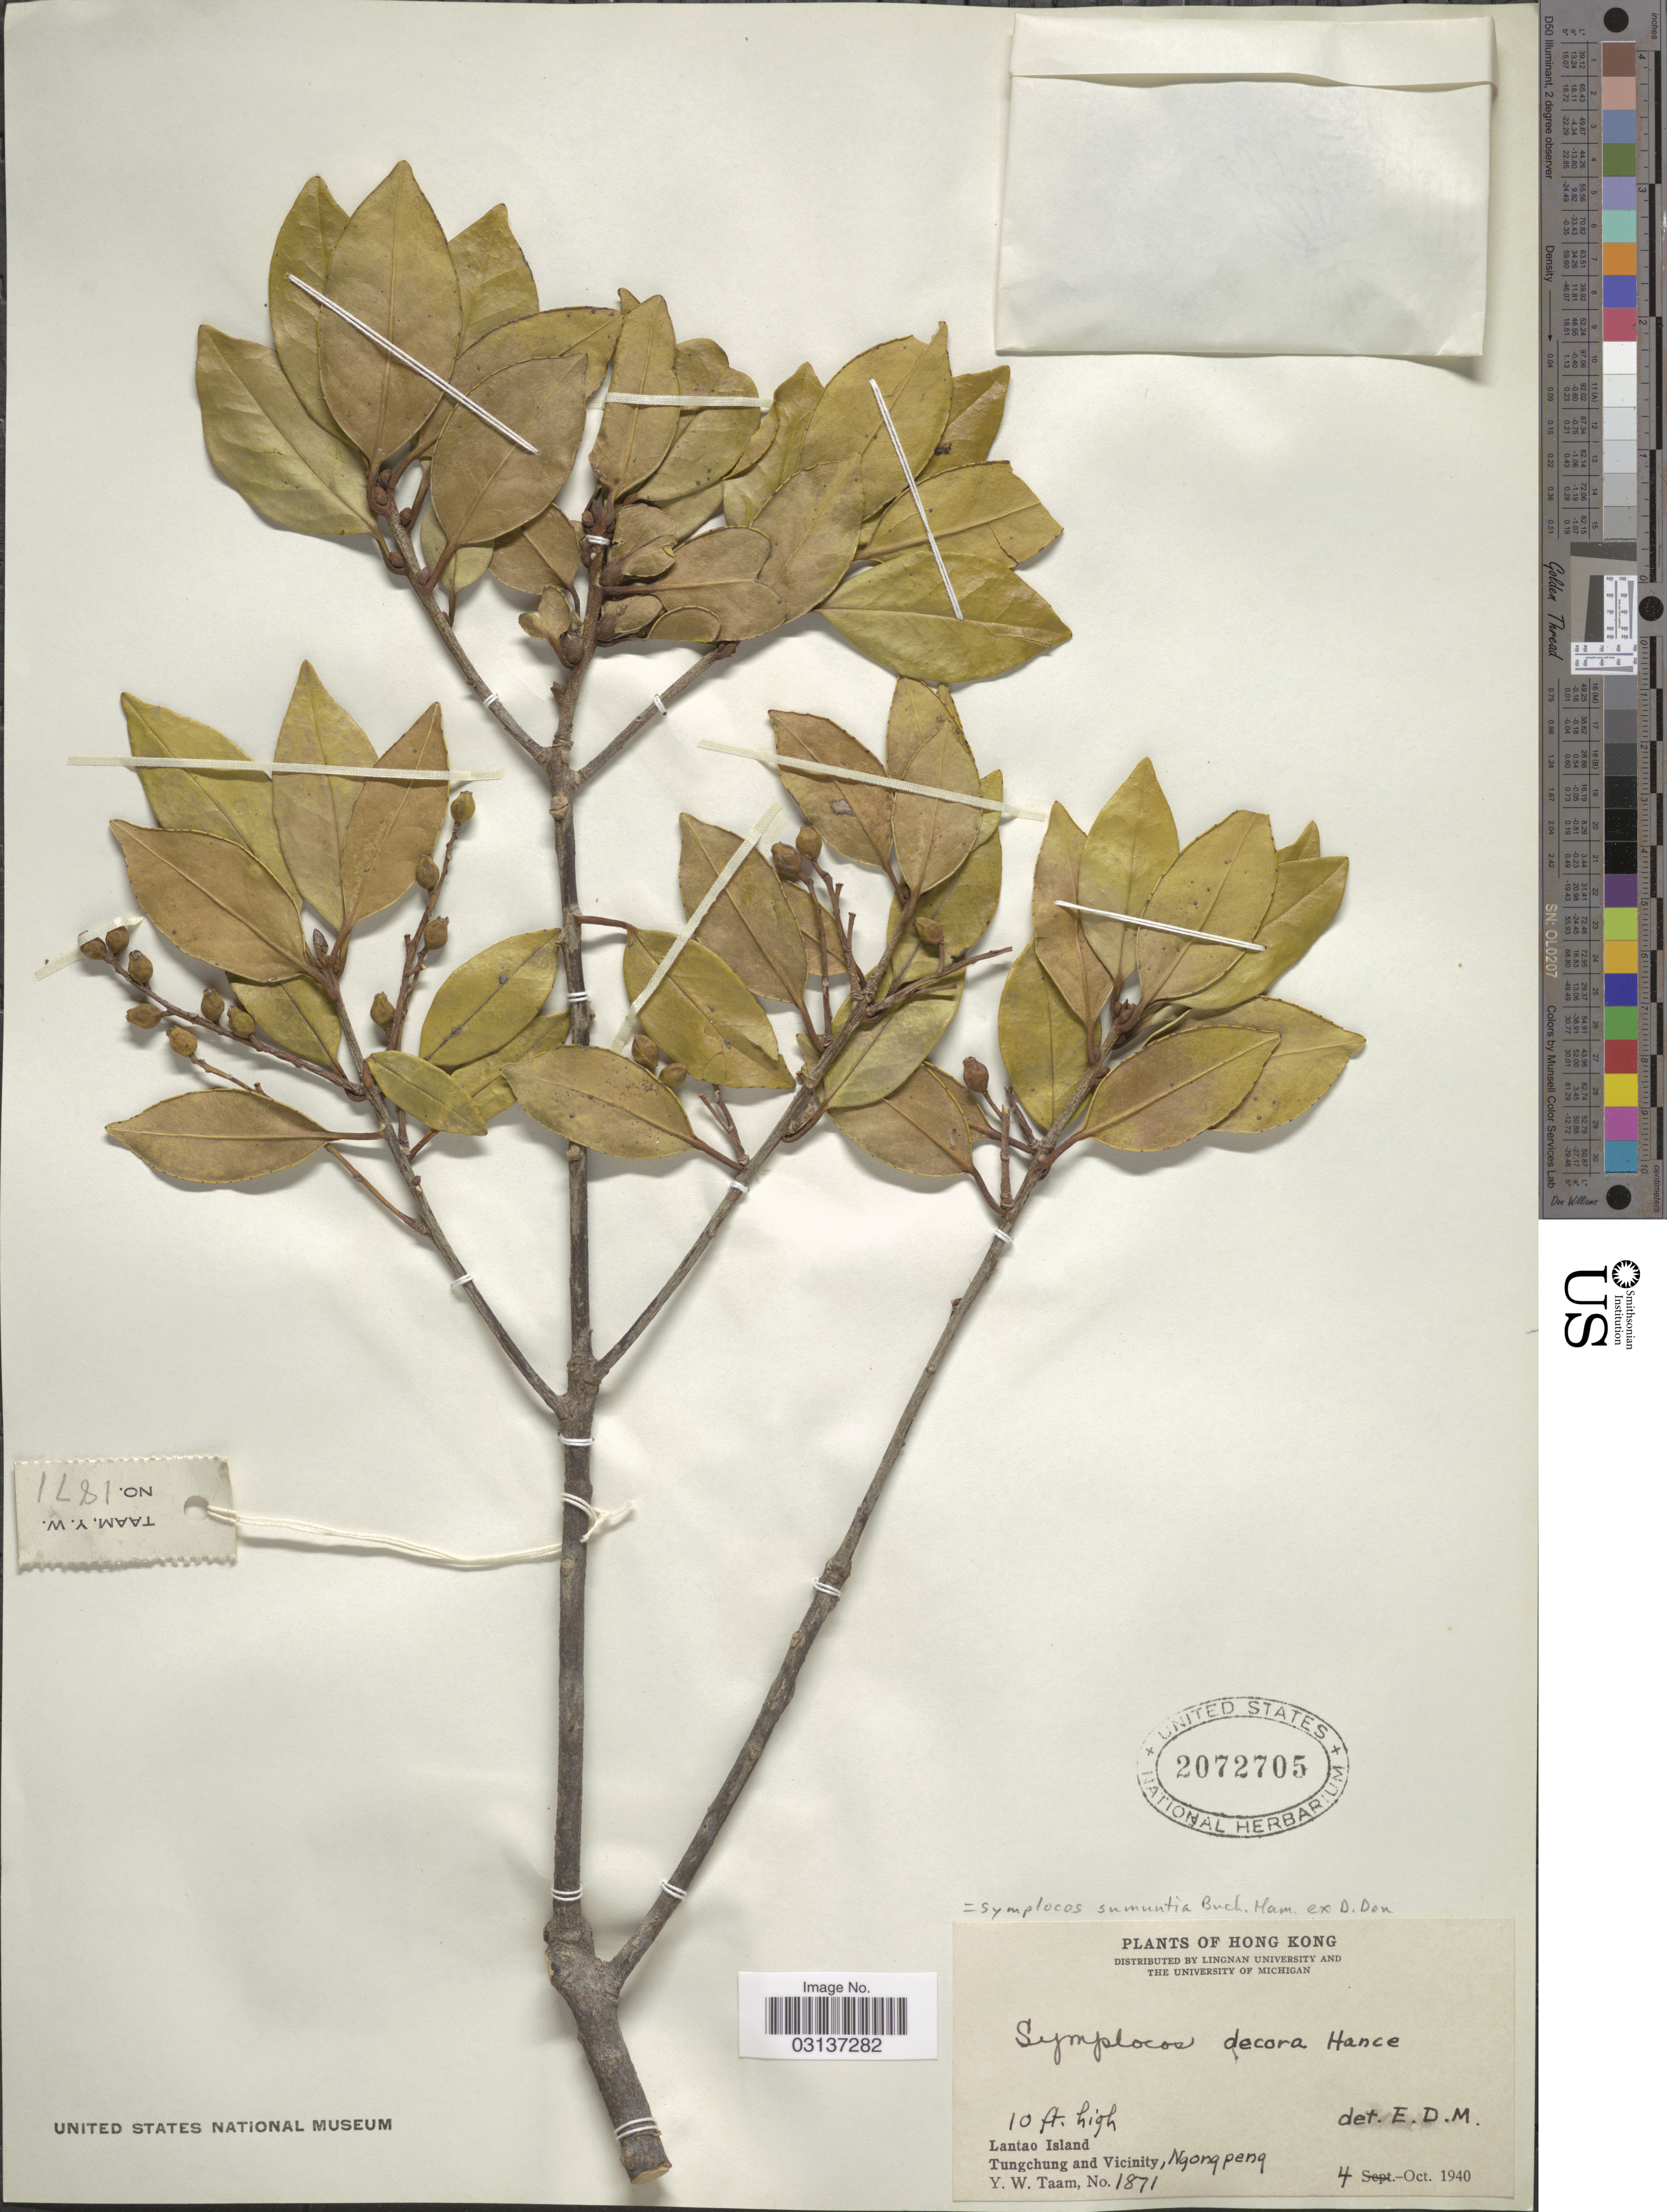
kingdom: Plantae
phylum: Tracheophyta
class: Magnoliopsida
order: Ericales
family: Symplocaceae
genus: Symplocos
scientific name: Symplocos sumuntia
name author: Buch.-Ham. ex D. Don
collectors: Y. W. Taam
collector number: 1871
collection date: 1940-10-04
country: China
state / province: Hong Kong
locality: Lantao Island. Tungchung and Vicinity, Ngong peng.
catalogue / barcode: US 2072705